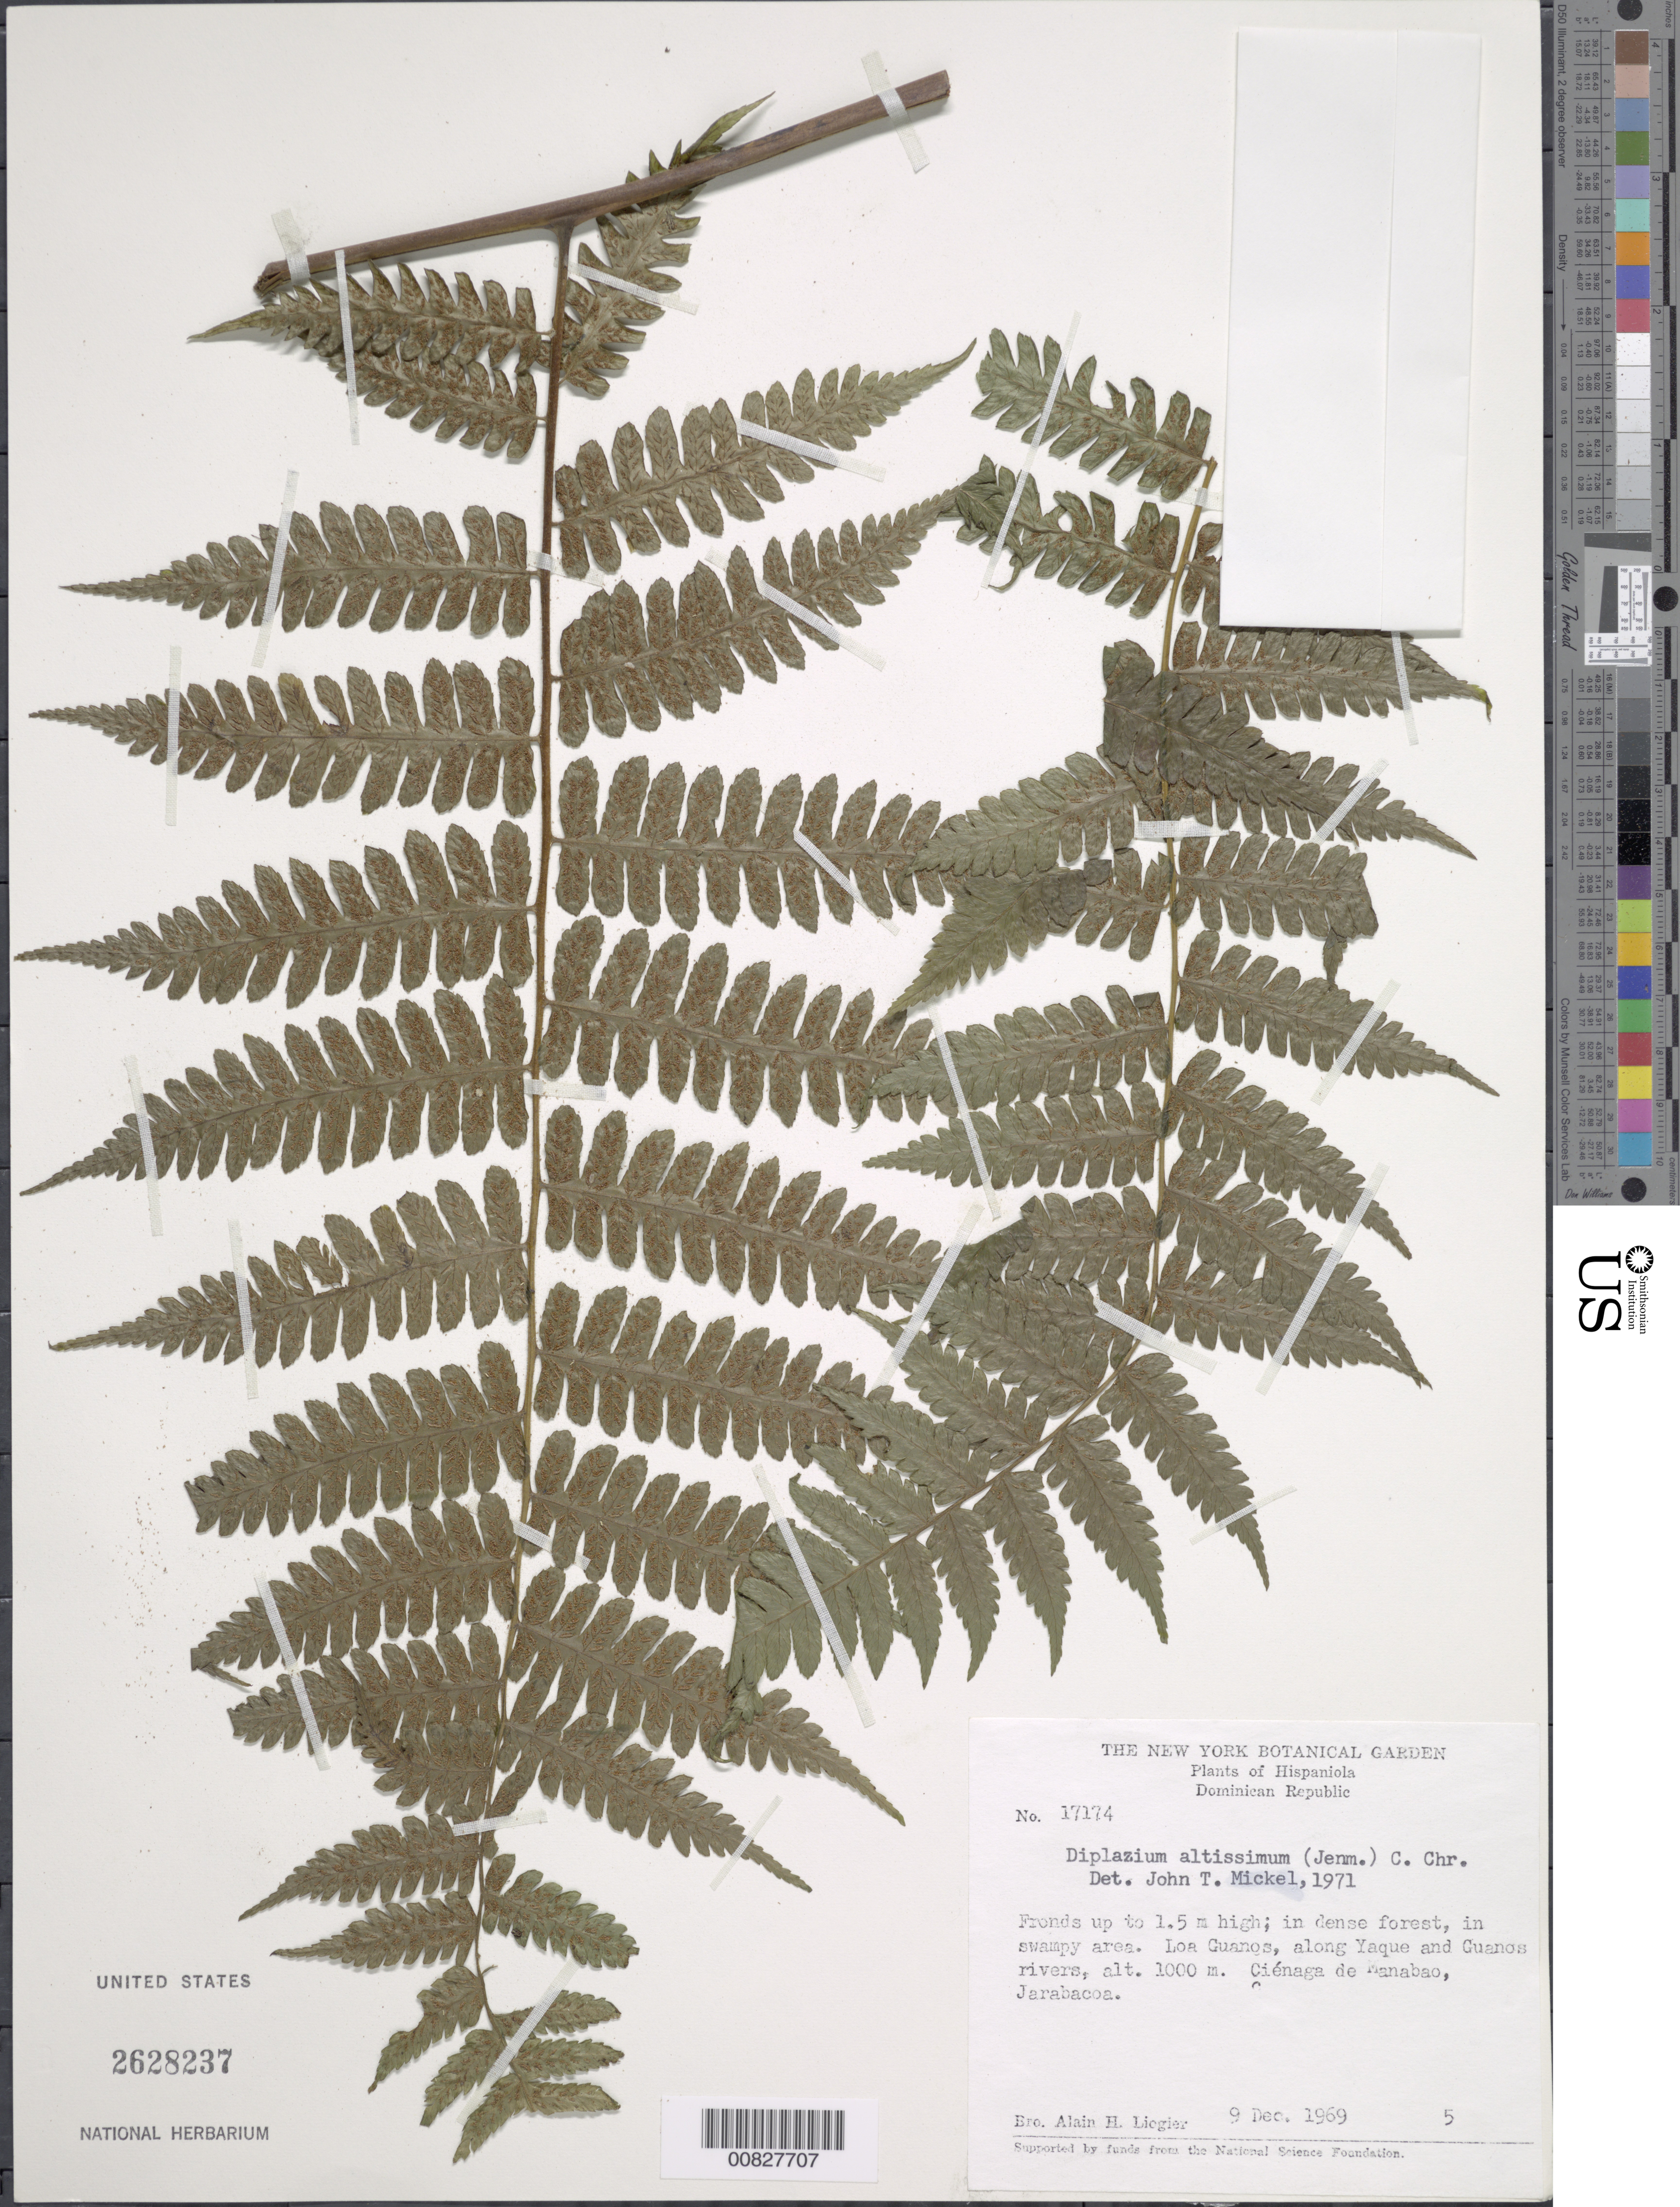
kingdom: Plantae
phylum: Tracheophyta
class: Polypodiopsida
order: Polypodiales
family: Athyriaceae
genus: Diplazium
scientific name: Diplazium altissimum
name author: (Jenman) C. Chr.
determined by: Mickel, J. T., (NY), New York Botanical Garden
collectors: A. H. Liogier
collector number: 17174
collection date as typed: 09 Dec 1969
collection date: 1969-12-09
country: Dominican Republic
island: Hispaniola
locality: Loa Guanos, along Yaque and Guanos rivers, Ciénaga de Manabao, Jarabacoa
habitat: Dense forest in swampy area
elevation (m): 1000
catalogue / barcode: US 2628237